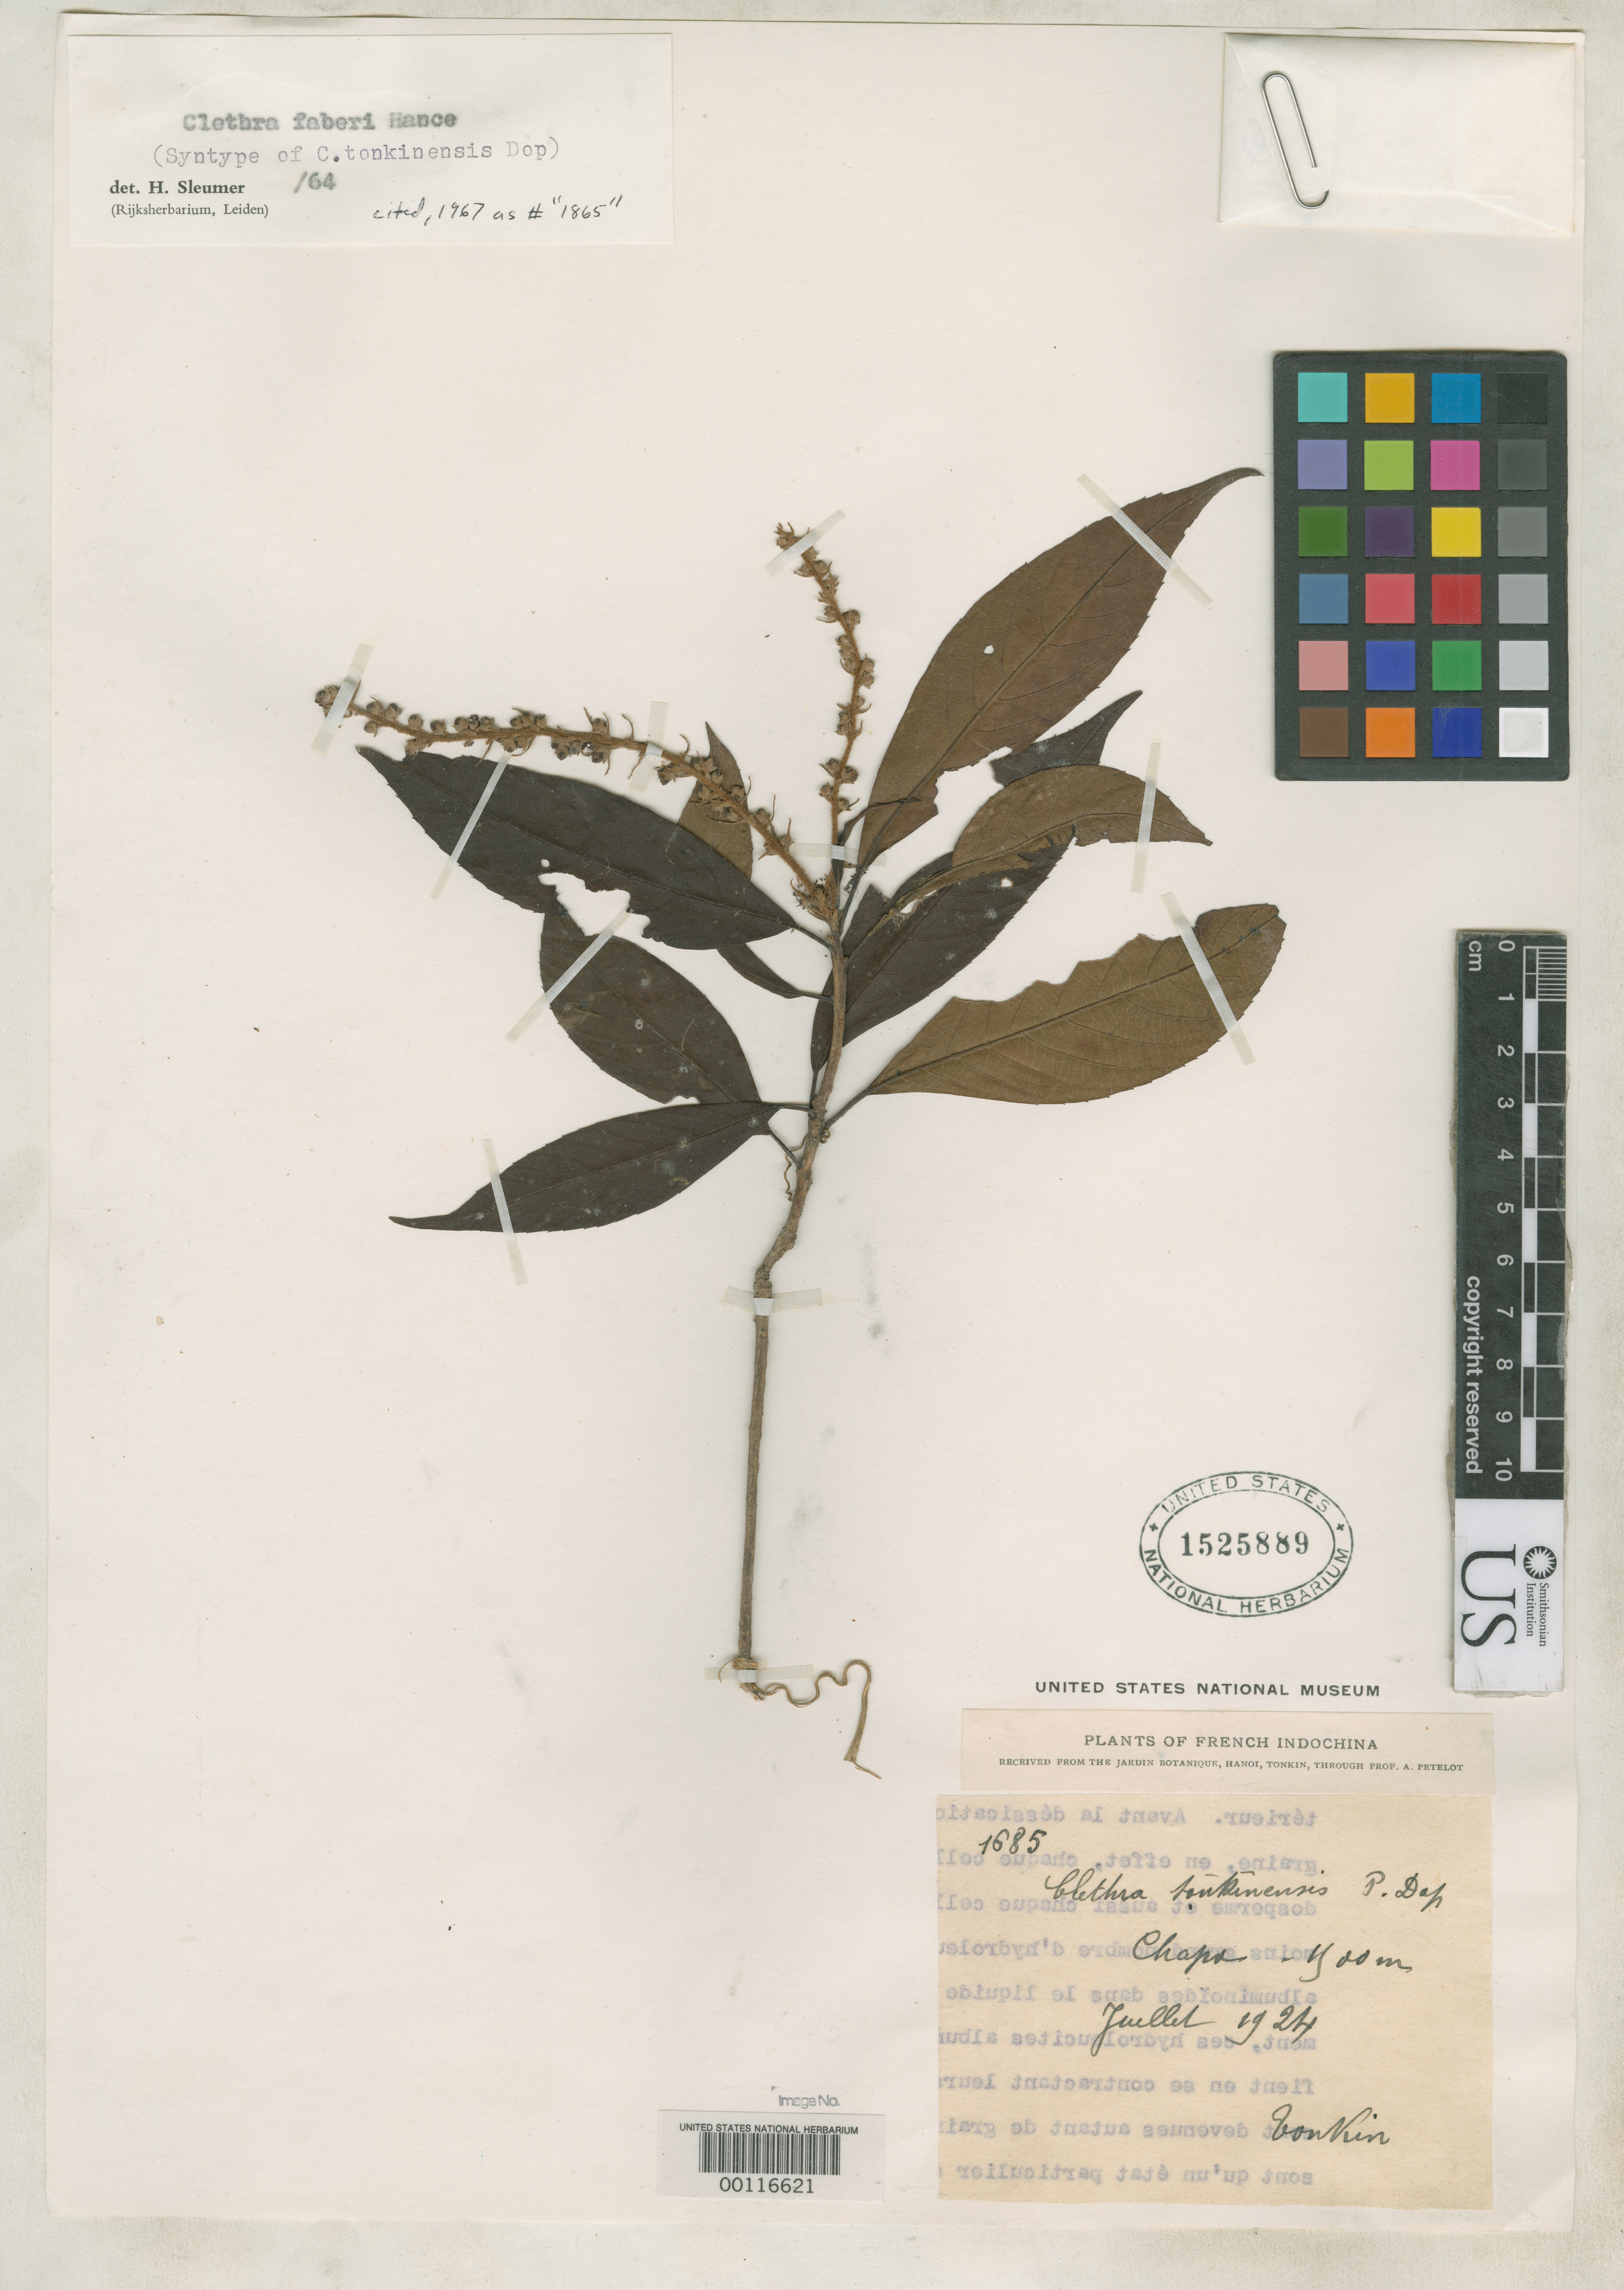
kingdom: Plantae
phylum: Tracheophyta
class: Magnoliopsida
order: Ericales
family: Clethraceae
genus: Clethra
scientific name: Clethra tonkinensis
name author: Dop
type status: Syntype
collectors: P. A. Pételot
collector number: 1685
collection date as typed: Jul 1924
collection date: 1924-07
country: Vietnam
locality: Chapa.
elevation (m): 400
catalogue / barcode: US 1525889